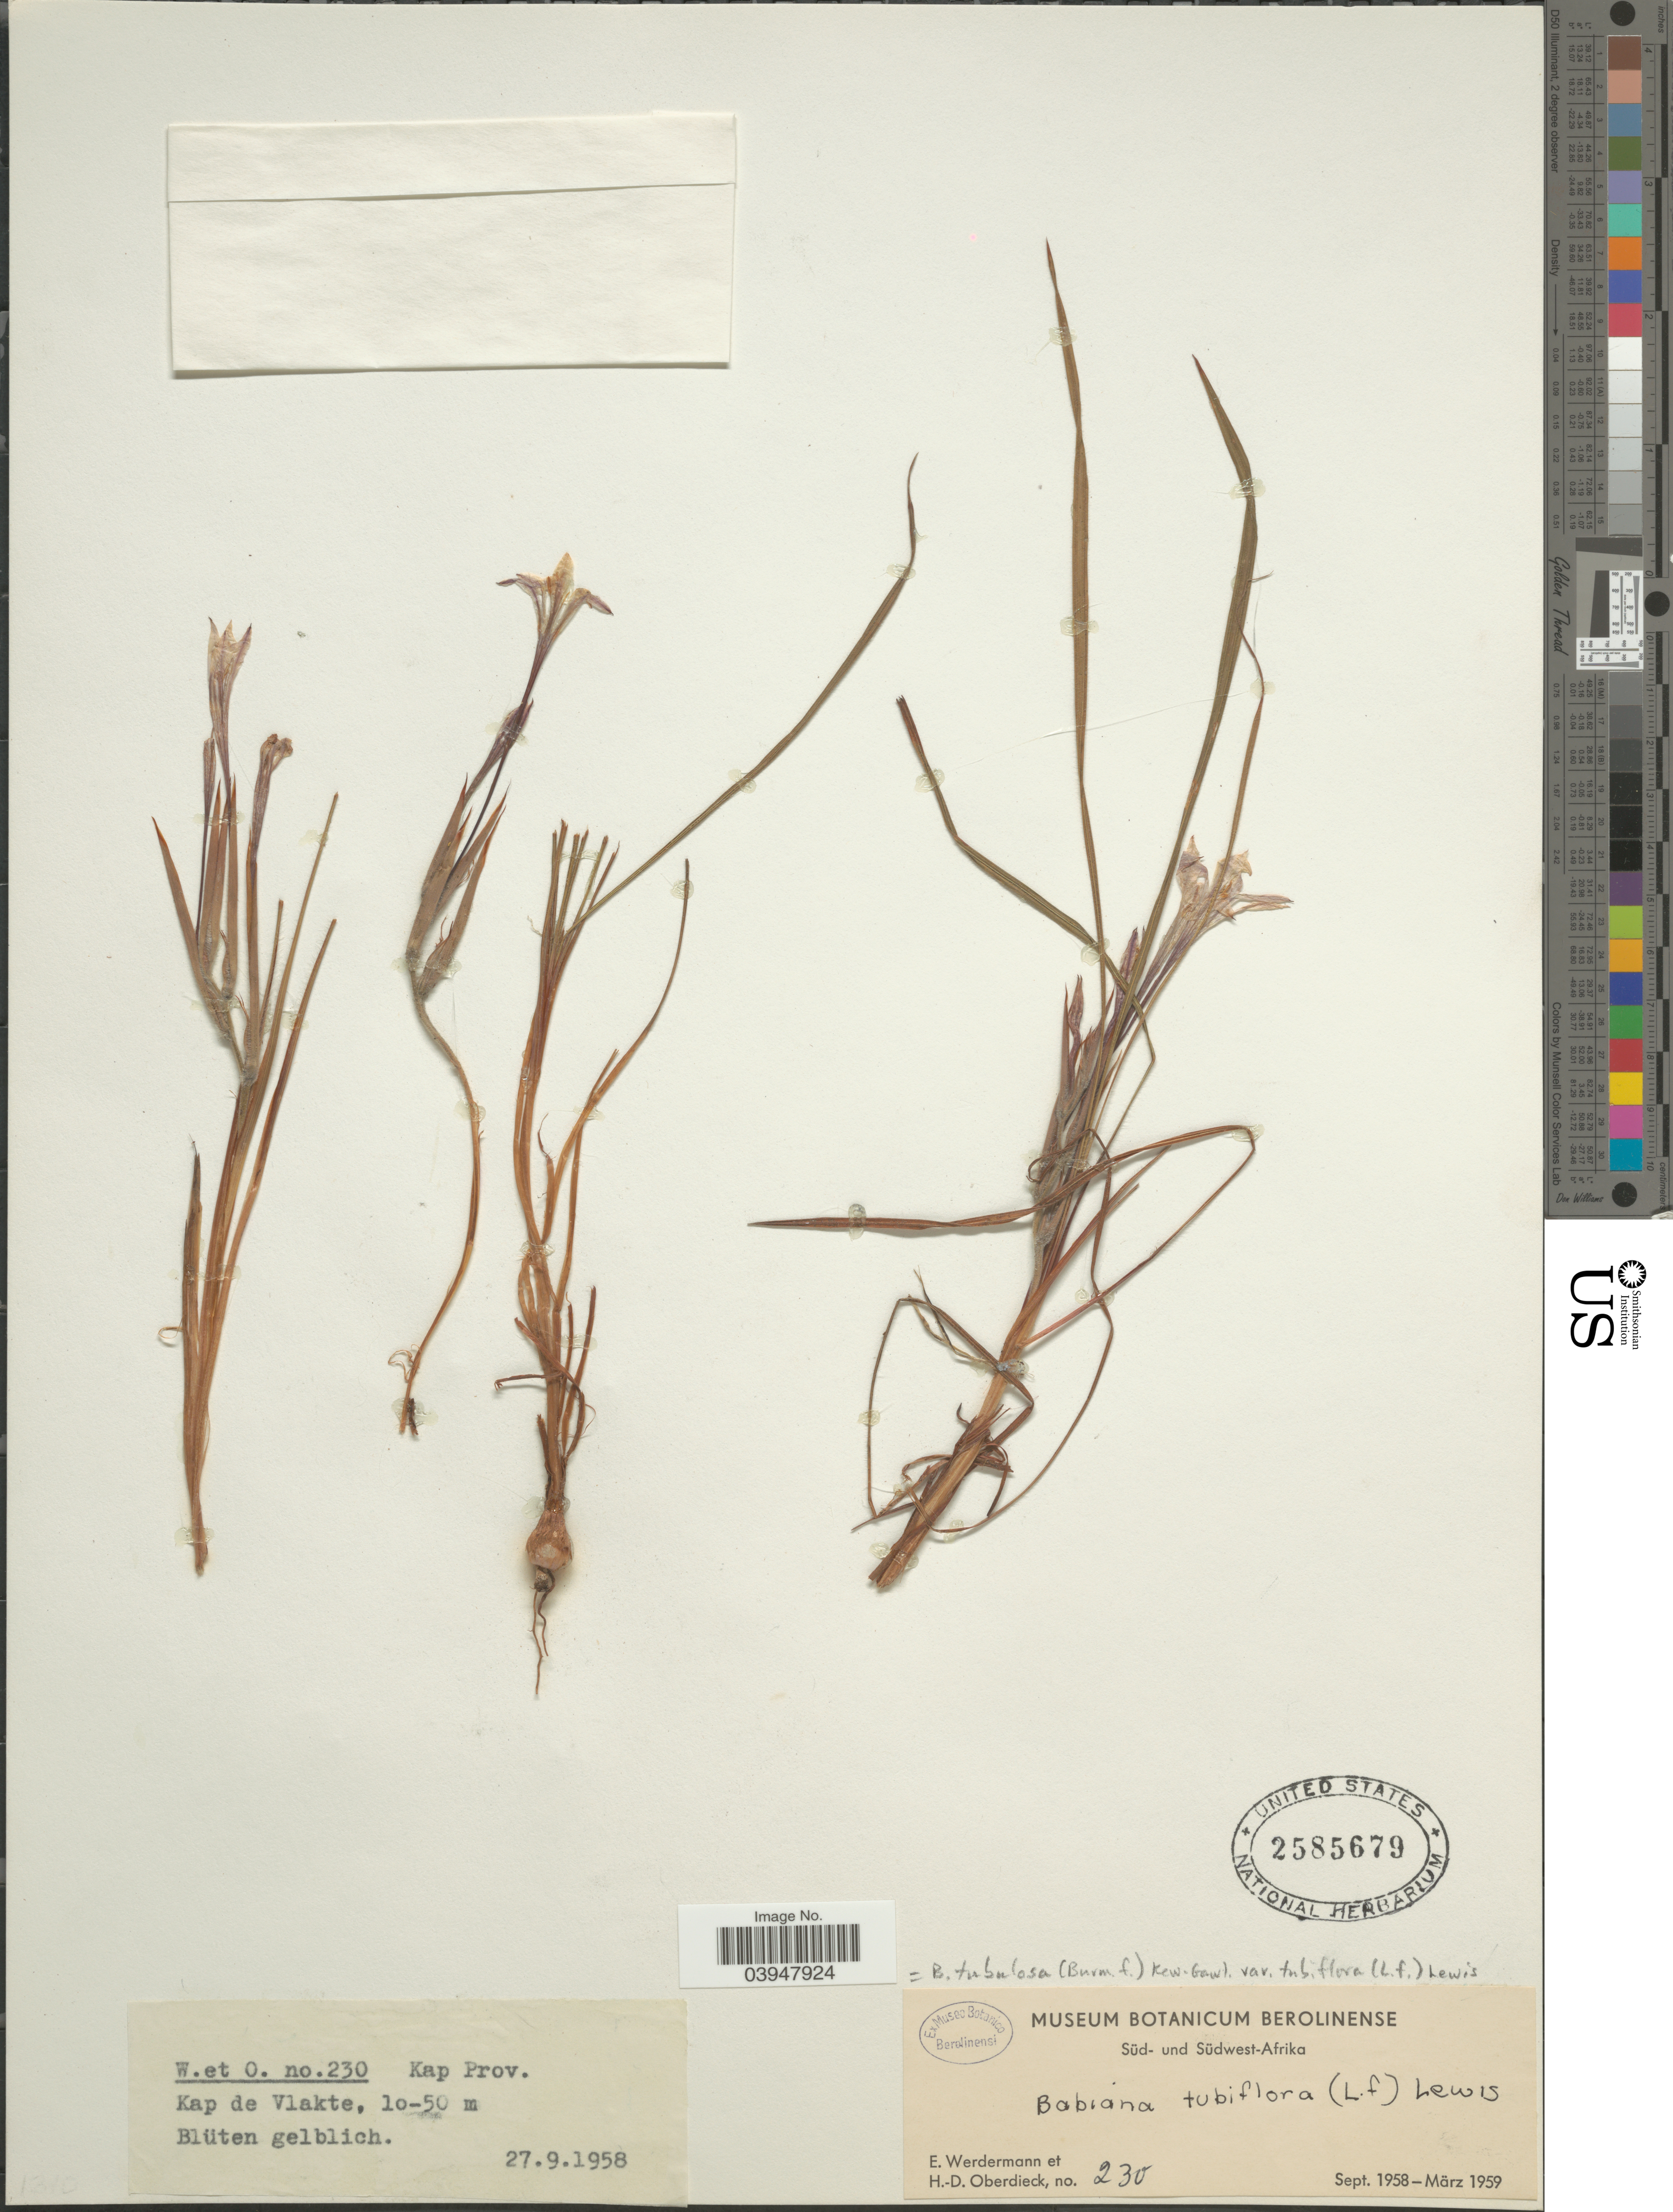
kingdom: Plantae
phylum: Tracheophyta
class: Liliopsida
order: Asparagales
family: Iridaceae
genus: Babiana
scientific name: Babiana tubulosa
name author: (Burm. f.) Ker Gawl.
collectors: E. Werdermann & H. Oberdieck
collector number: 230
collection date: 1958-09-27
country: South Africa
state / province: Western Cape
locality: Kap Prov. Kap de Vlakte.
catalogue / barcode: US 2585679